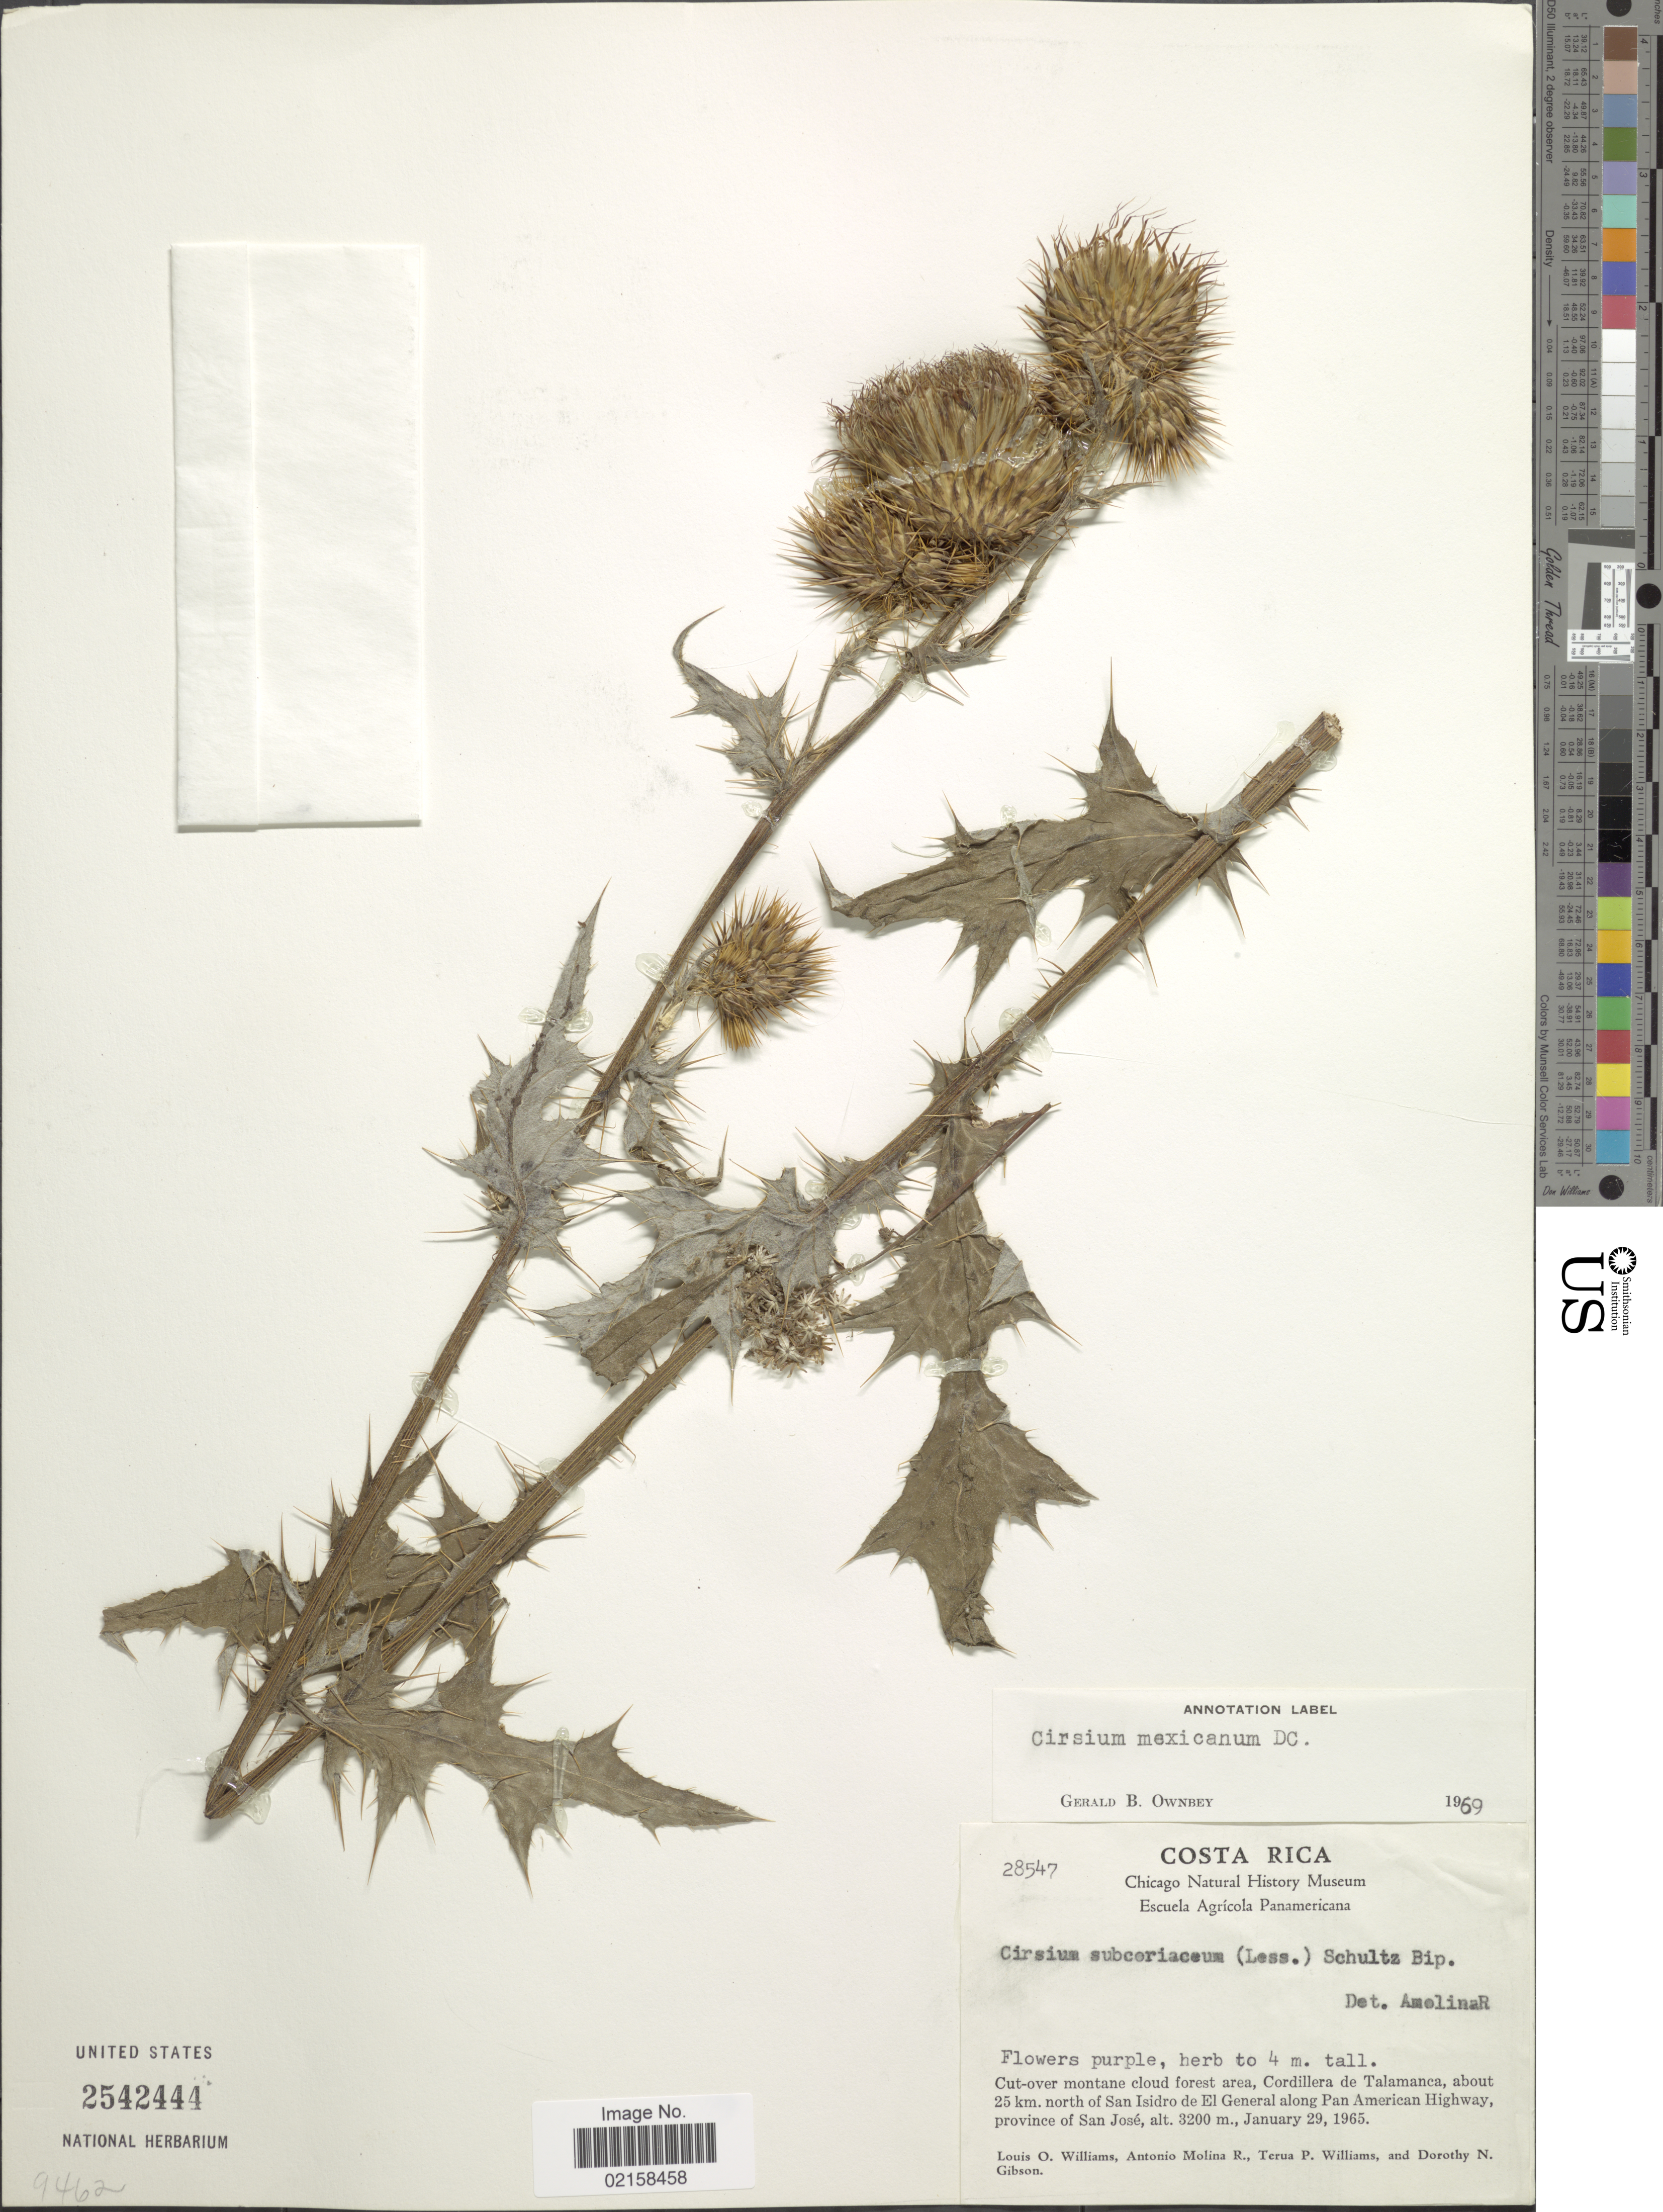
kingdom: Plantae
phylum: Tracheophyta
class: Magnoliopsida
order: Asterales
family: Asteraceae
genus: Cirsium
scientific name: Cirsium mexicanum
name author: DC.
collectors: L. O. Williams, A. Molina R., T. P. Williams & D. N. Gibson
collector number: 28547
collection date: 1965-01-29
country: Costa Rica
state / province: San José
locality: Cut-over montane cloud forest area, Cordillera de Talamanca, about 25 km. north of San Isidro de El general along Pan American Highway.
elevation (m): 3200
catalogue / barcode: US 2542444